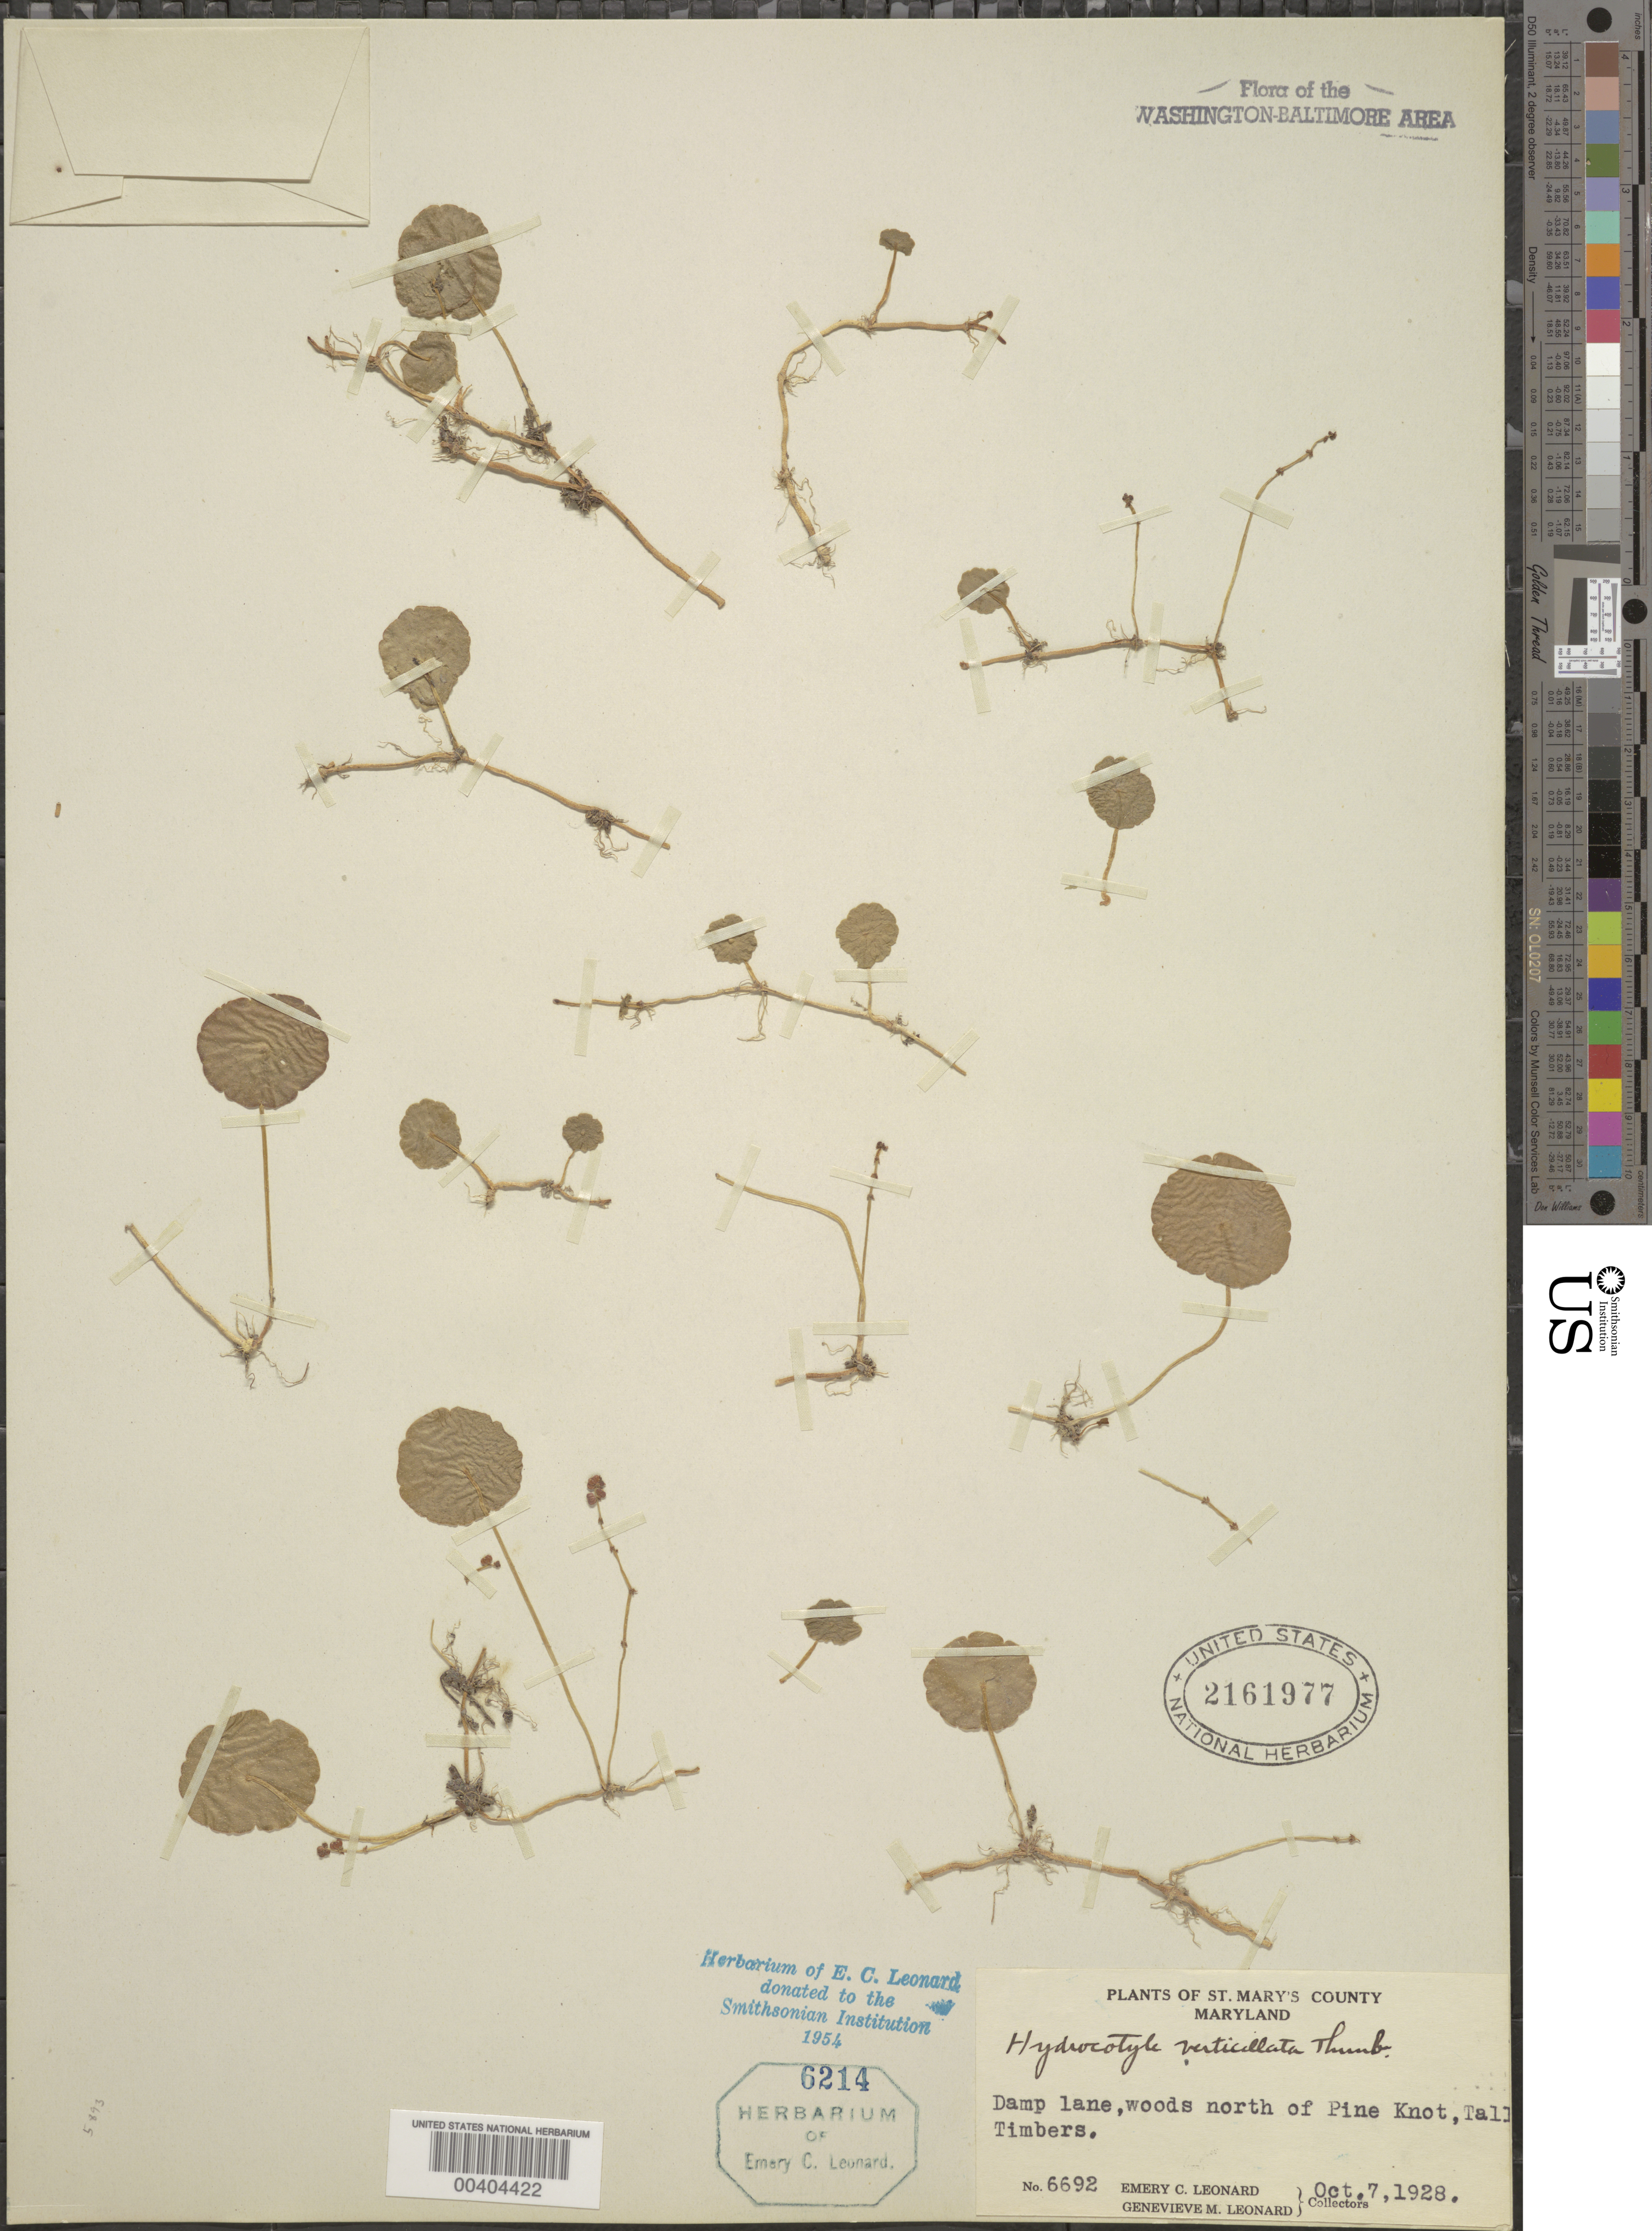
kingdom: Plantae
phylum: Tracheophyta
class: Magnoliopsida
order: Apiales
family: Araliaceae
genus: Hydrocotyle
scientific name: Hydrocotyle verticillata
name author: Thunb.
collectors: E. C. Leonard & G. M. Leonard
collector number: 6692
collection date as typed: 07 Oct 1928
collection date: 1928-10-07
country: United States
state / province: Maryland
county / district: St. Mary's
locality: North of Pine Knot, Tall Timbers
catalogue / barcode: US 2161977